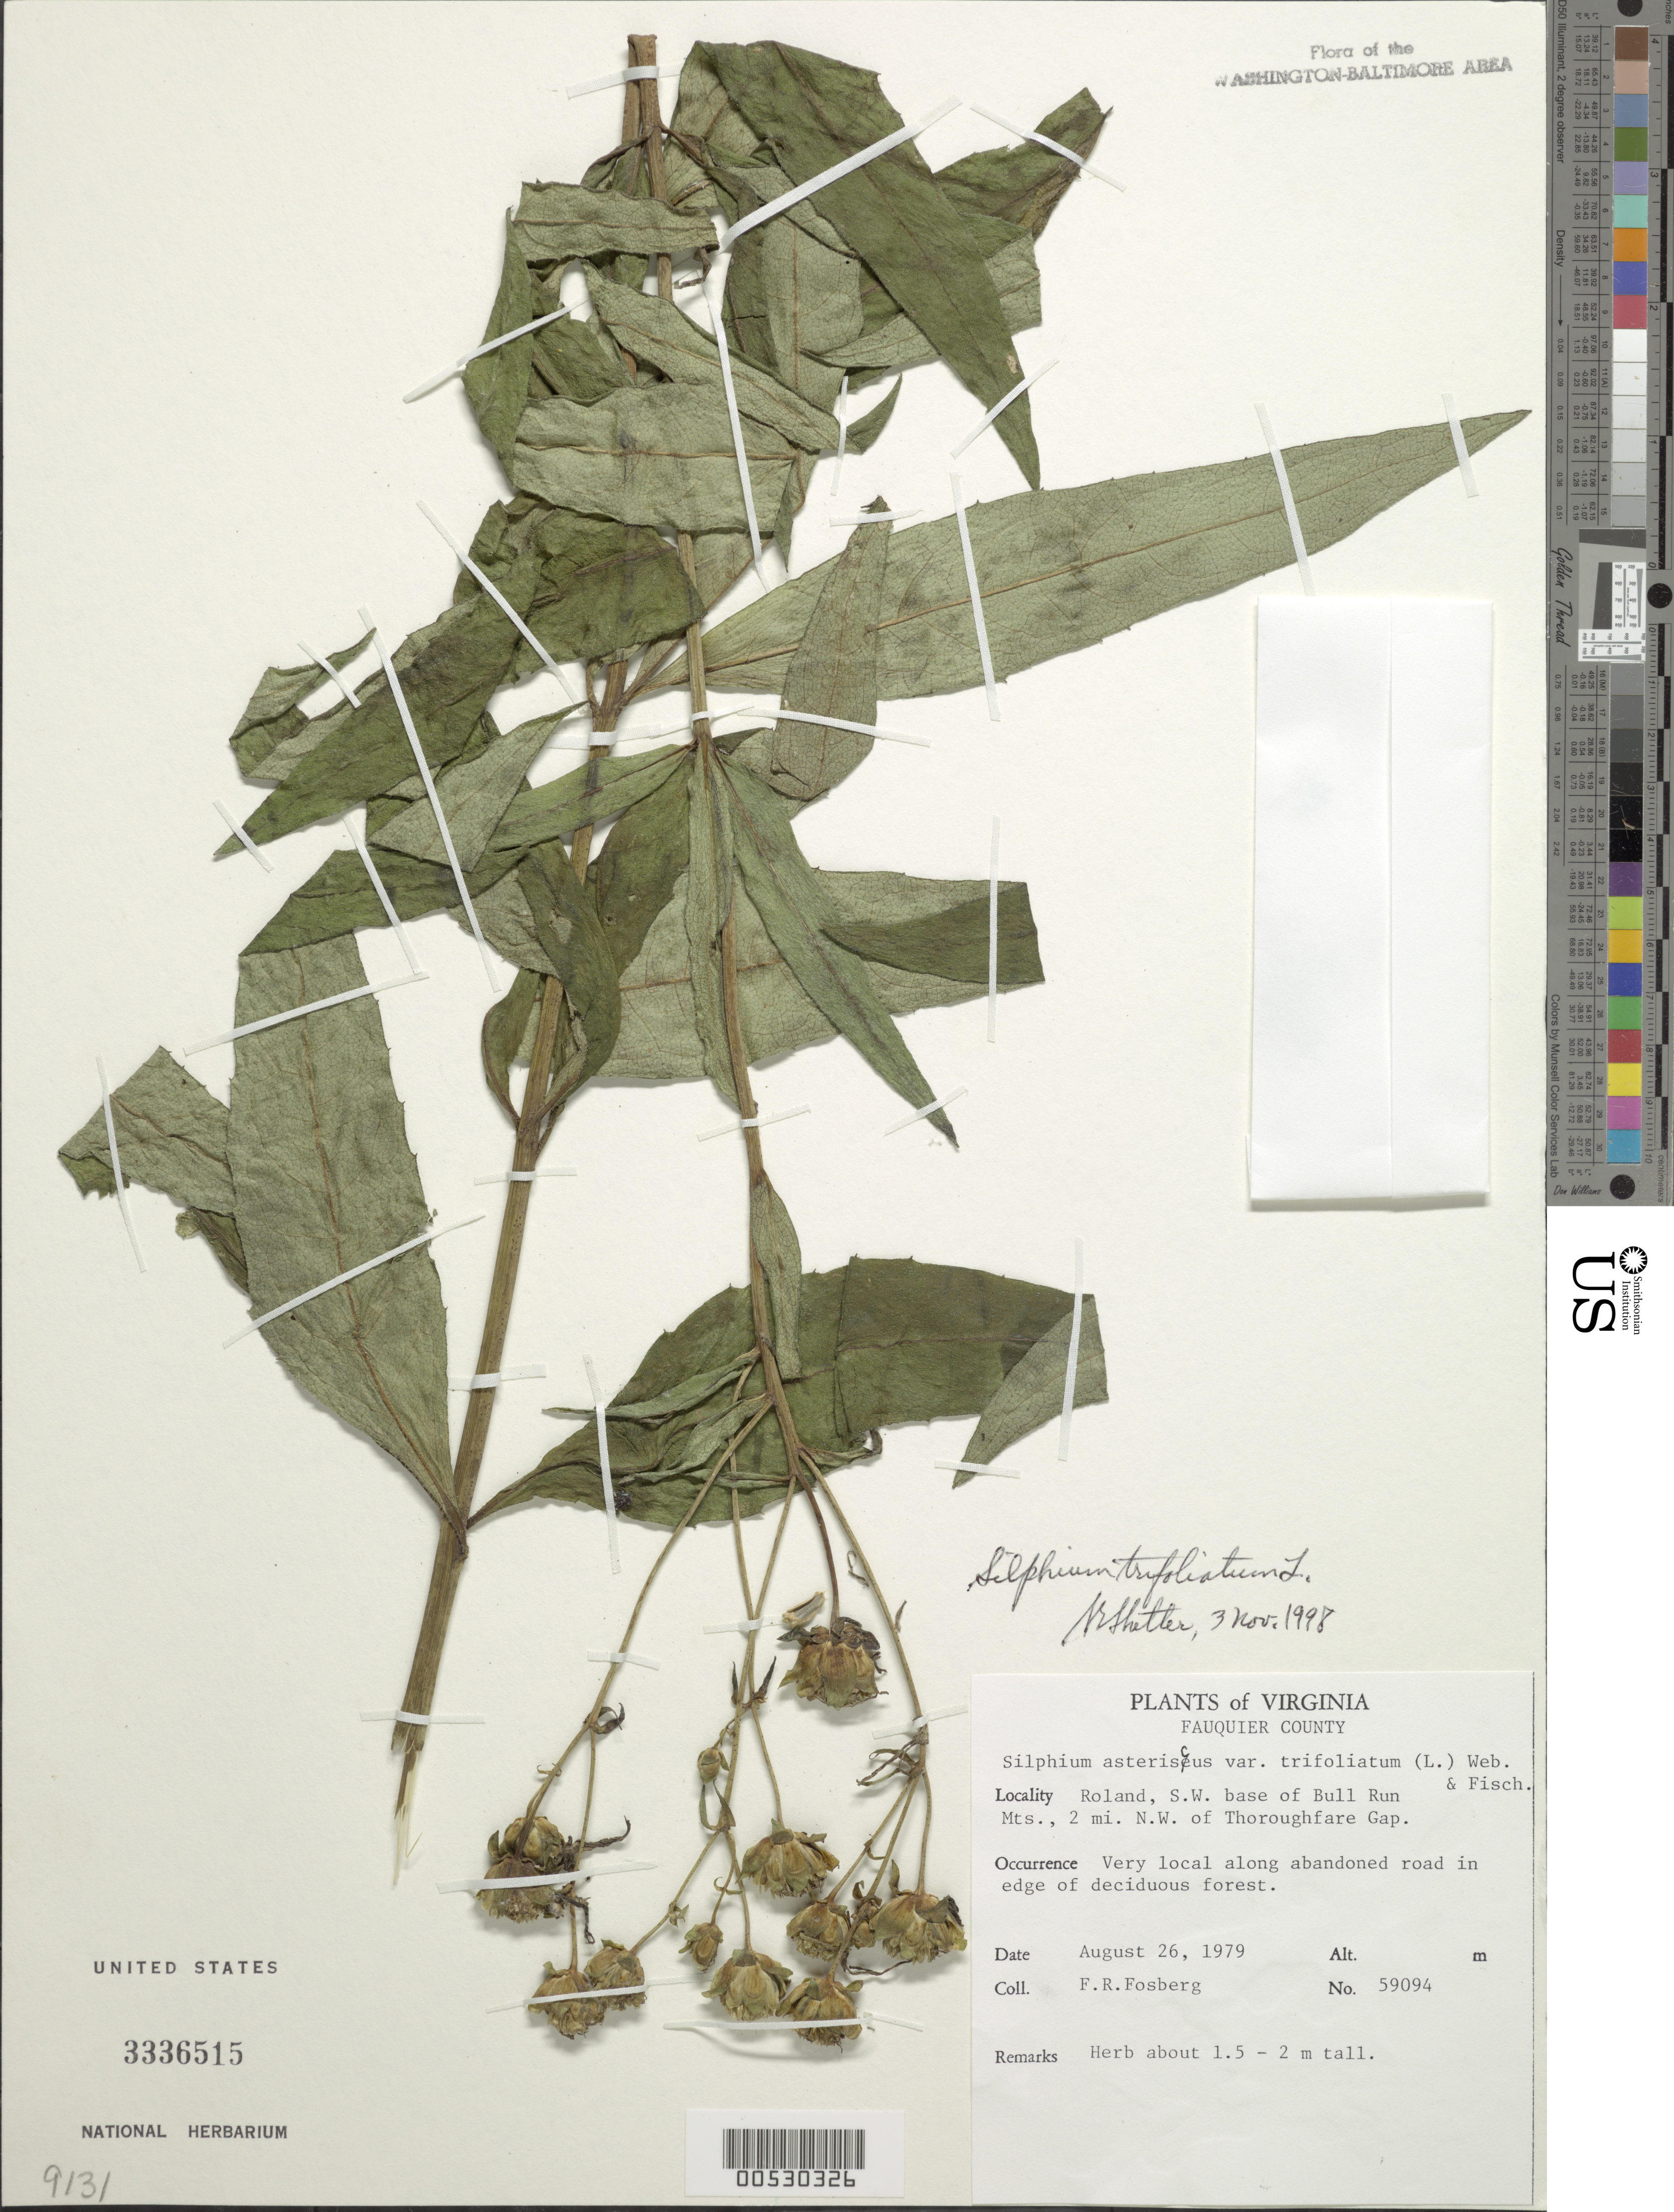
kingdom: Plantae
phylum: Tracheophyta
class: Magnoliopsida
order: Asterales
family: Asteraceae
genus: Silphium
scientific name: Silphium asteriscus var. trifoliatum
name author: (L.) Clevinger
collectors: F. R. Fosberg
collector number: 59094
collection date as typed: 26 Aug 1979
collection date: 1979-08-26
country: United States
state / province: Virginia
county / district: Fauquier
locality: Roland, SW base of Bull Run Mts., NW of Thoroughfare Gap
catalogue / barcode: US 3336515